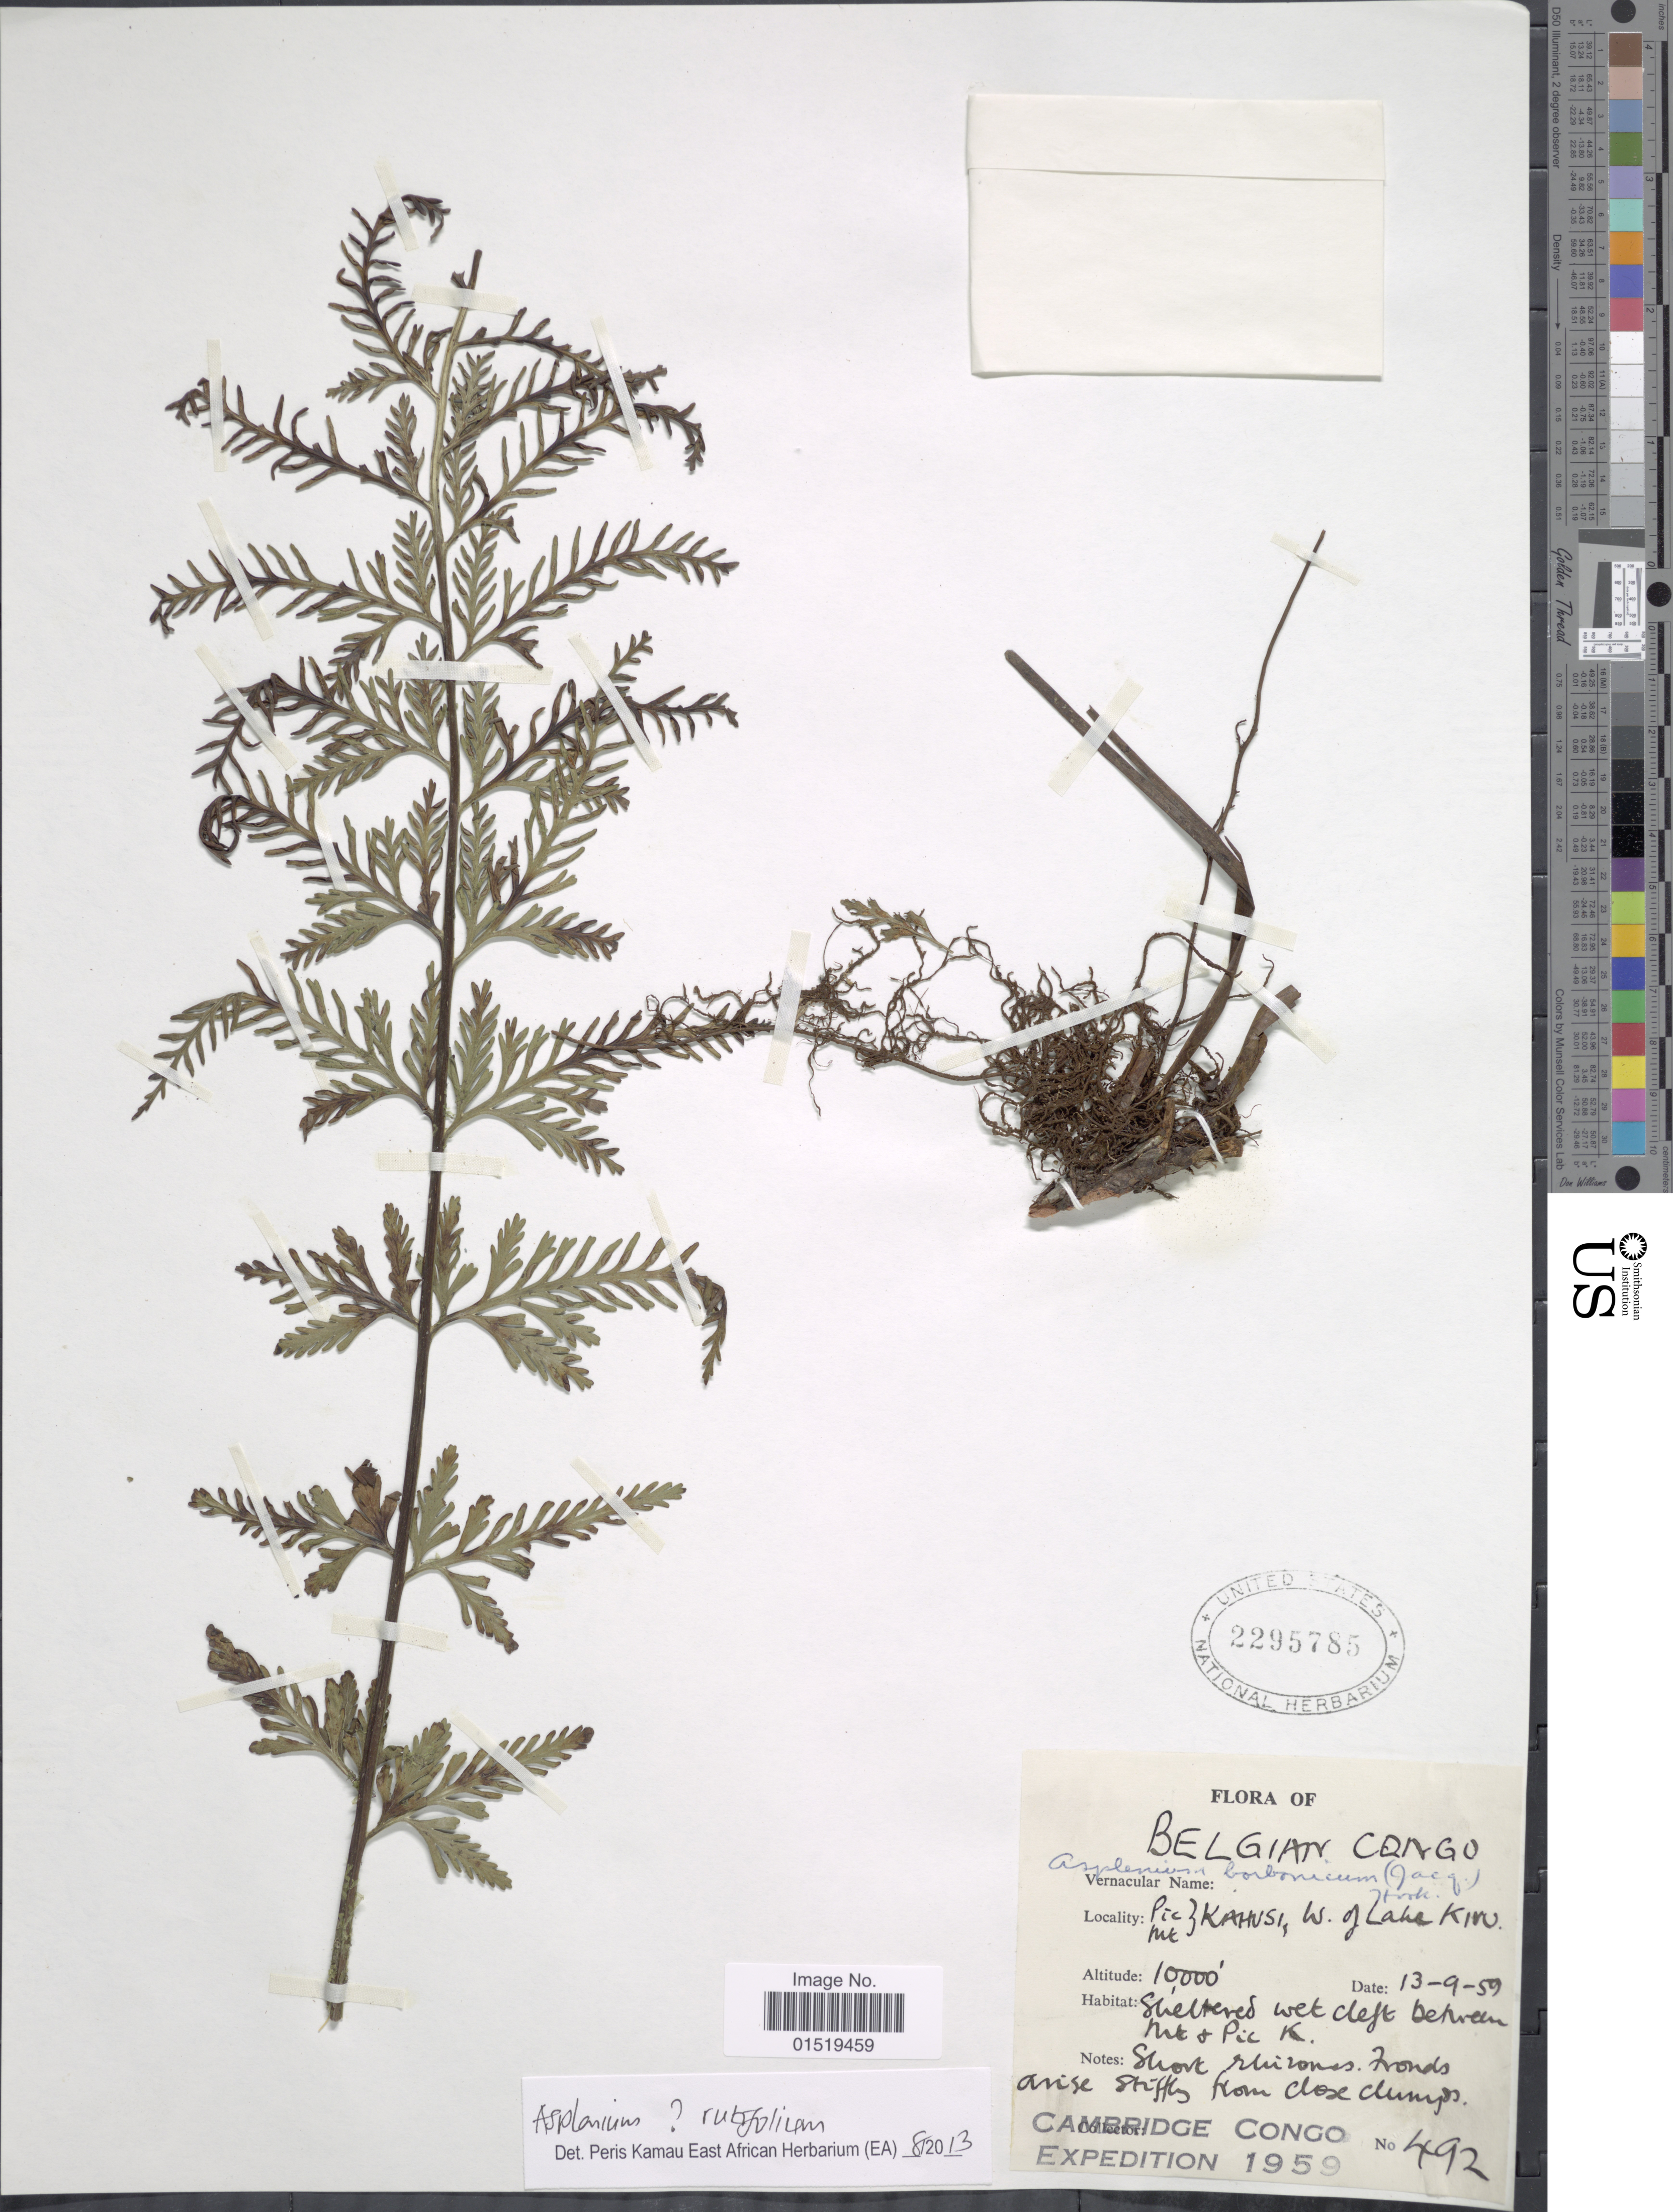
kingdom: Plantae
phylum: Tracheophyta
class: Polypodiopsida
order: Polypodiales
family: Aspleniaceae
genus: Asplenium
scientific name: Asplenium rutifolium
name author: (P.J. Bergius) Kunze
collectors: Cambridge Congo Expedition 1959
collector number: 492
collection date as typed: Transcribed d/m/y: 13/9/59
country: Congo, Democratic Republic of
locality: Belgian Congo. Pic Mt} Kahusi, W. of Lake Kivu.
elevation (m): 3048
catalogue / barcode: US 2295785